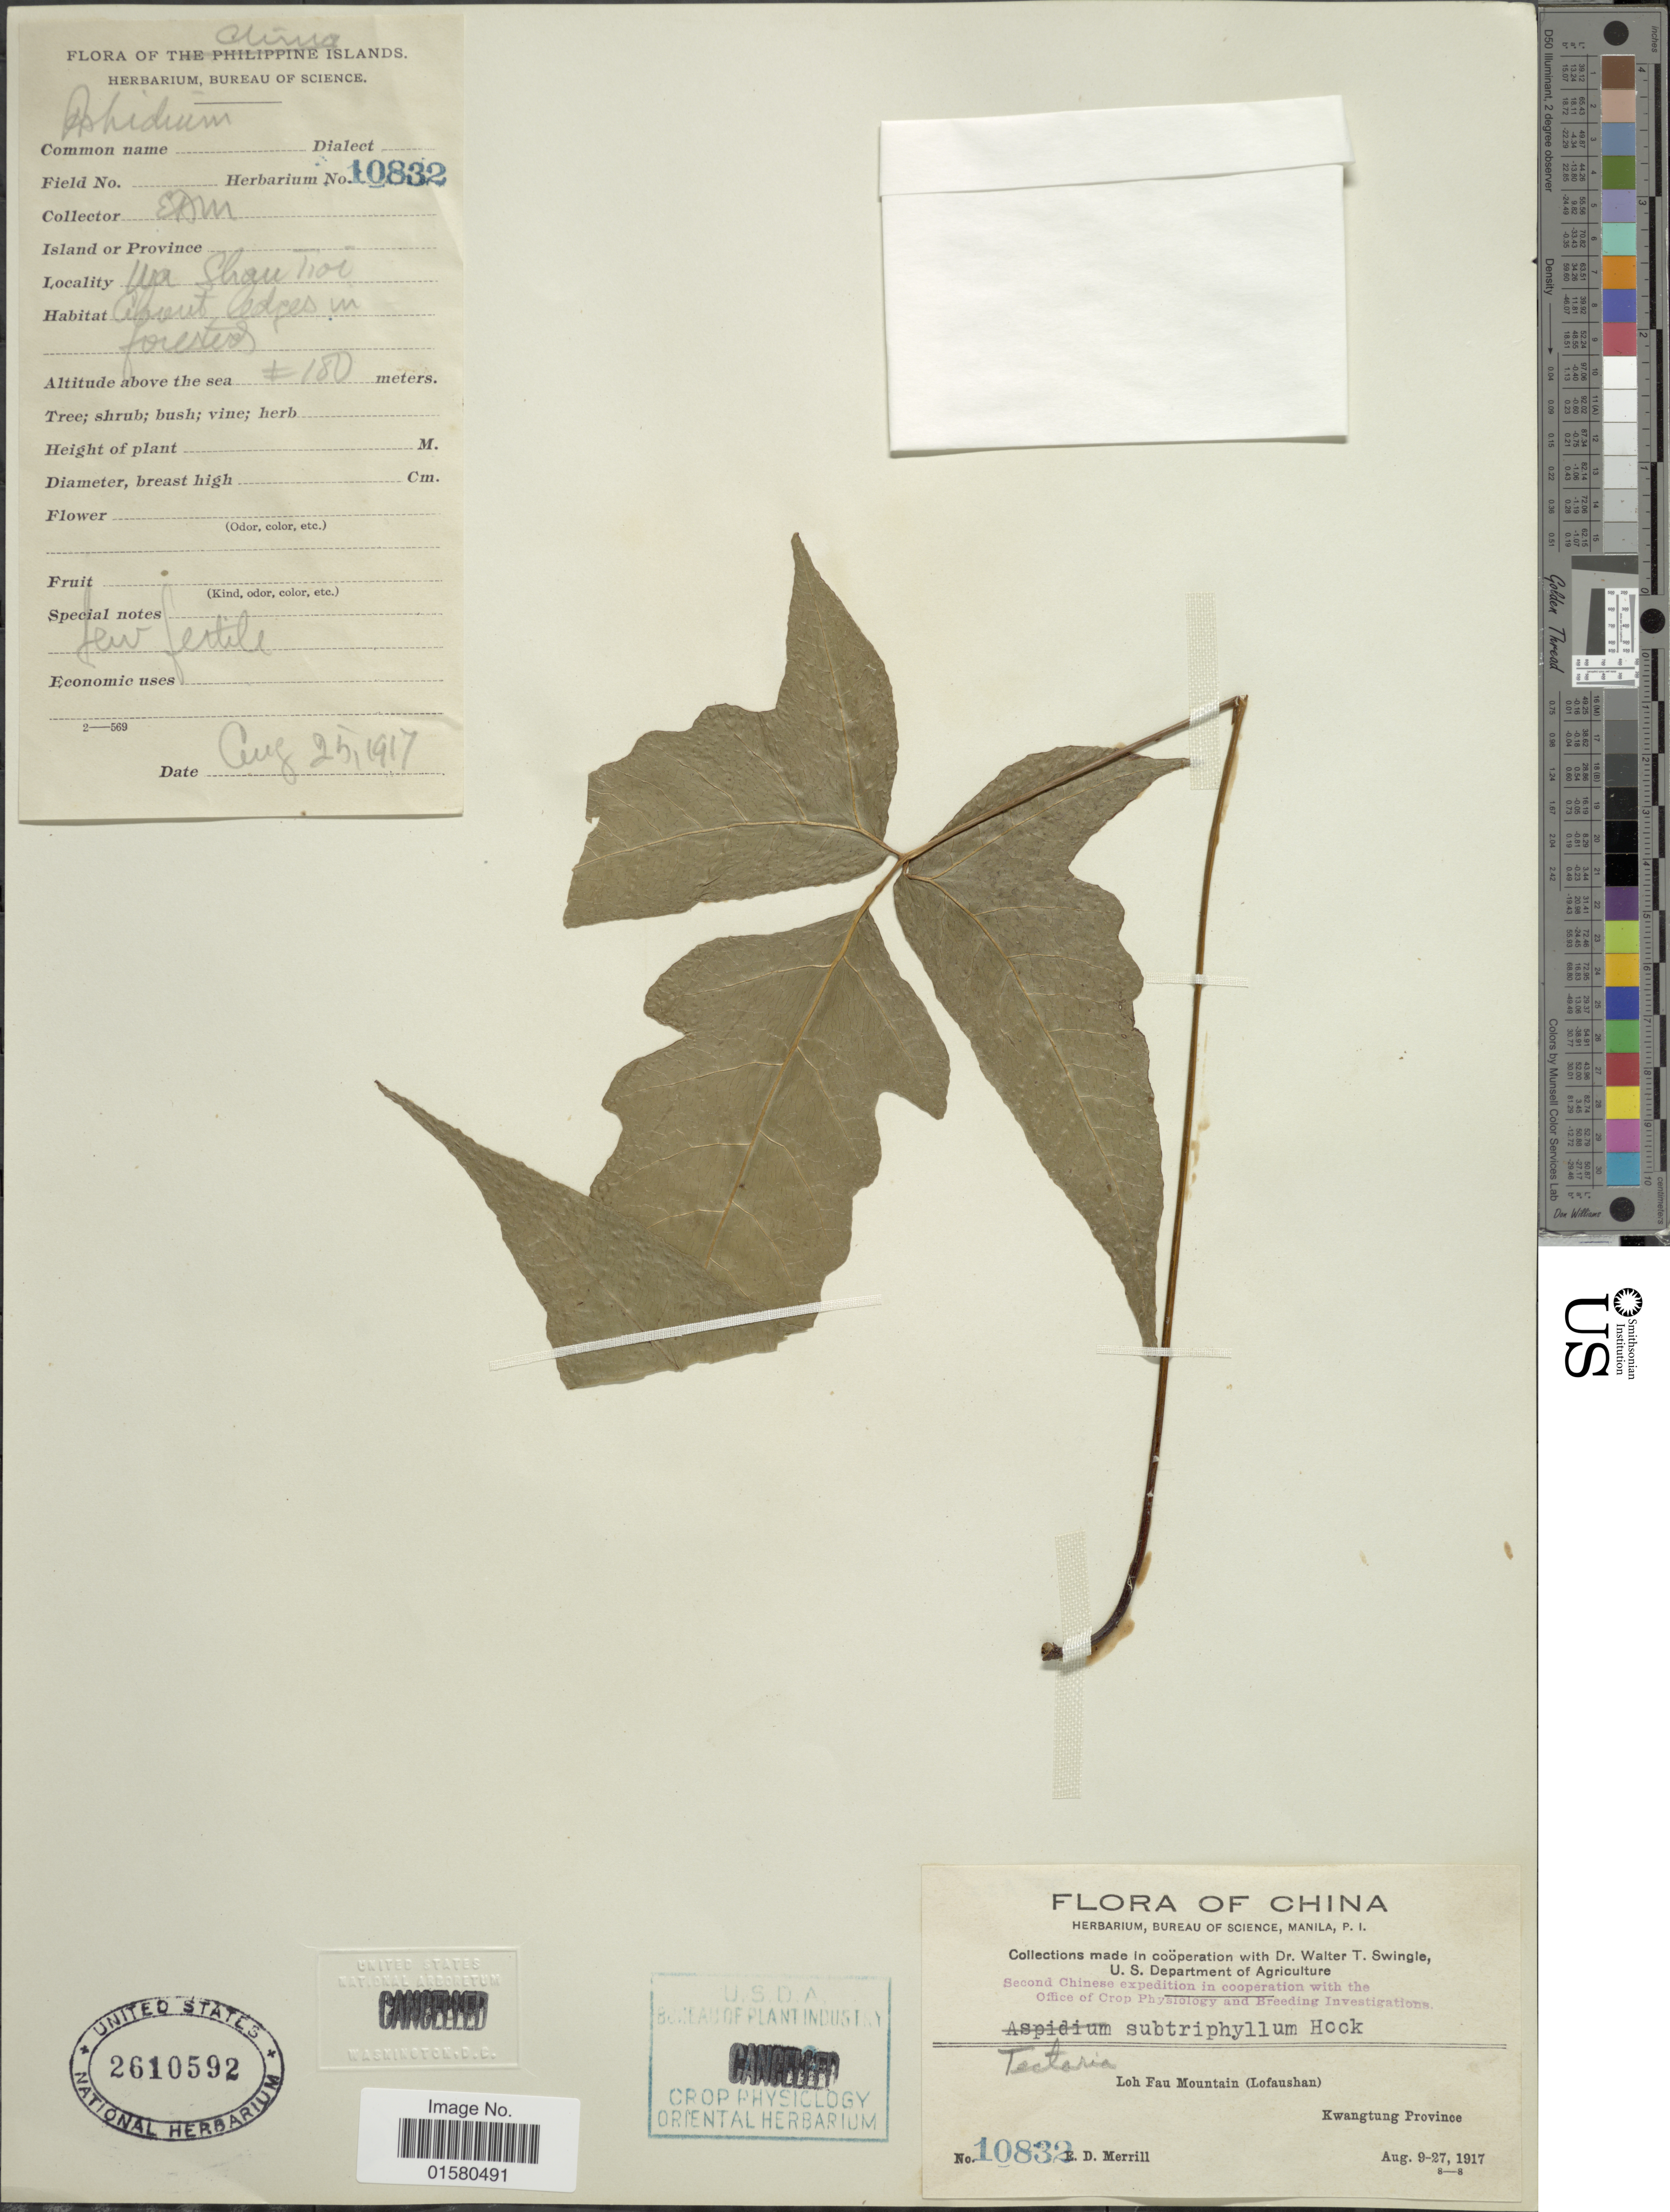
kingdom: Plantae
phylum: Tracheophyta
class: Polypodiopsida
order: Polypodiales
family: Tectariaceae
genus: Tectaria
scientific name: Tectaria subtriphylla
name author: (Hook. & Arn.) Copel.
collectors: E. Merrill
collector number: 10832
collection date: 1917-08-25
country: China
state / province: Guangdong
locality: Loh Fau Mountain (Lafaushan) Kwangtung Procvince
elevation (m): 180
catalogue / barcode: US 2610592